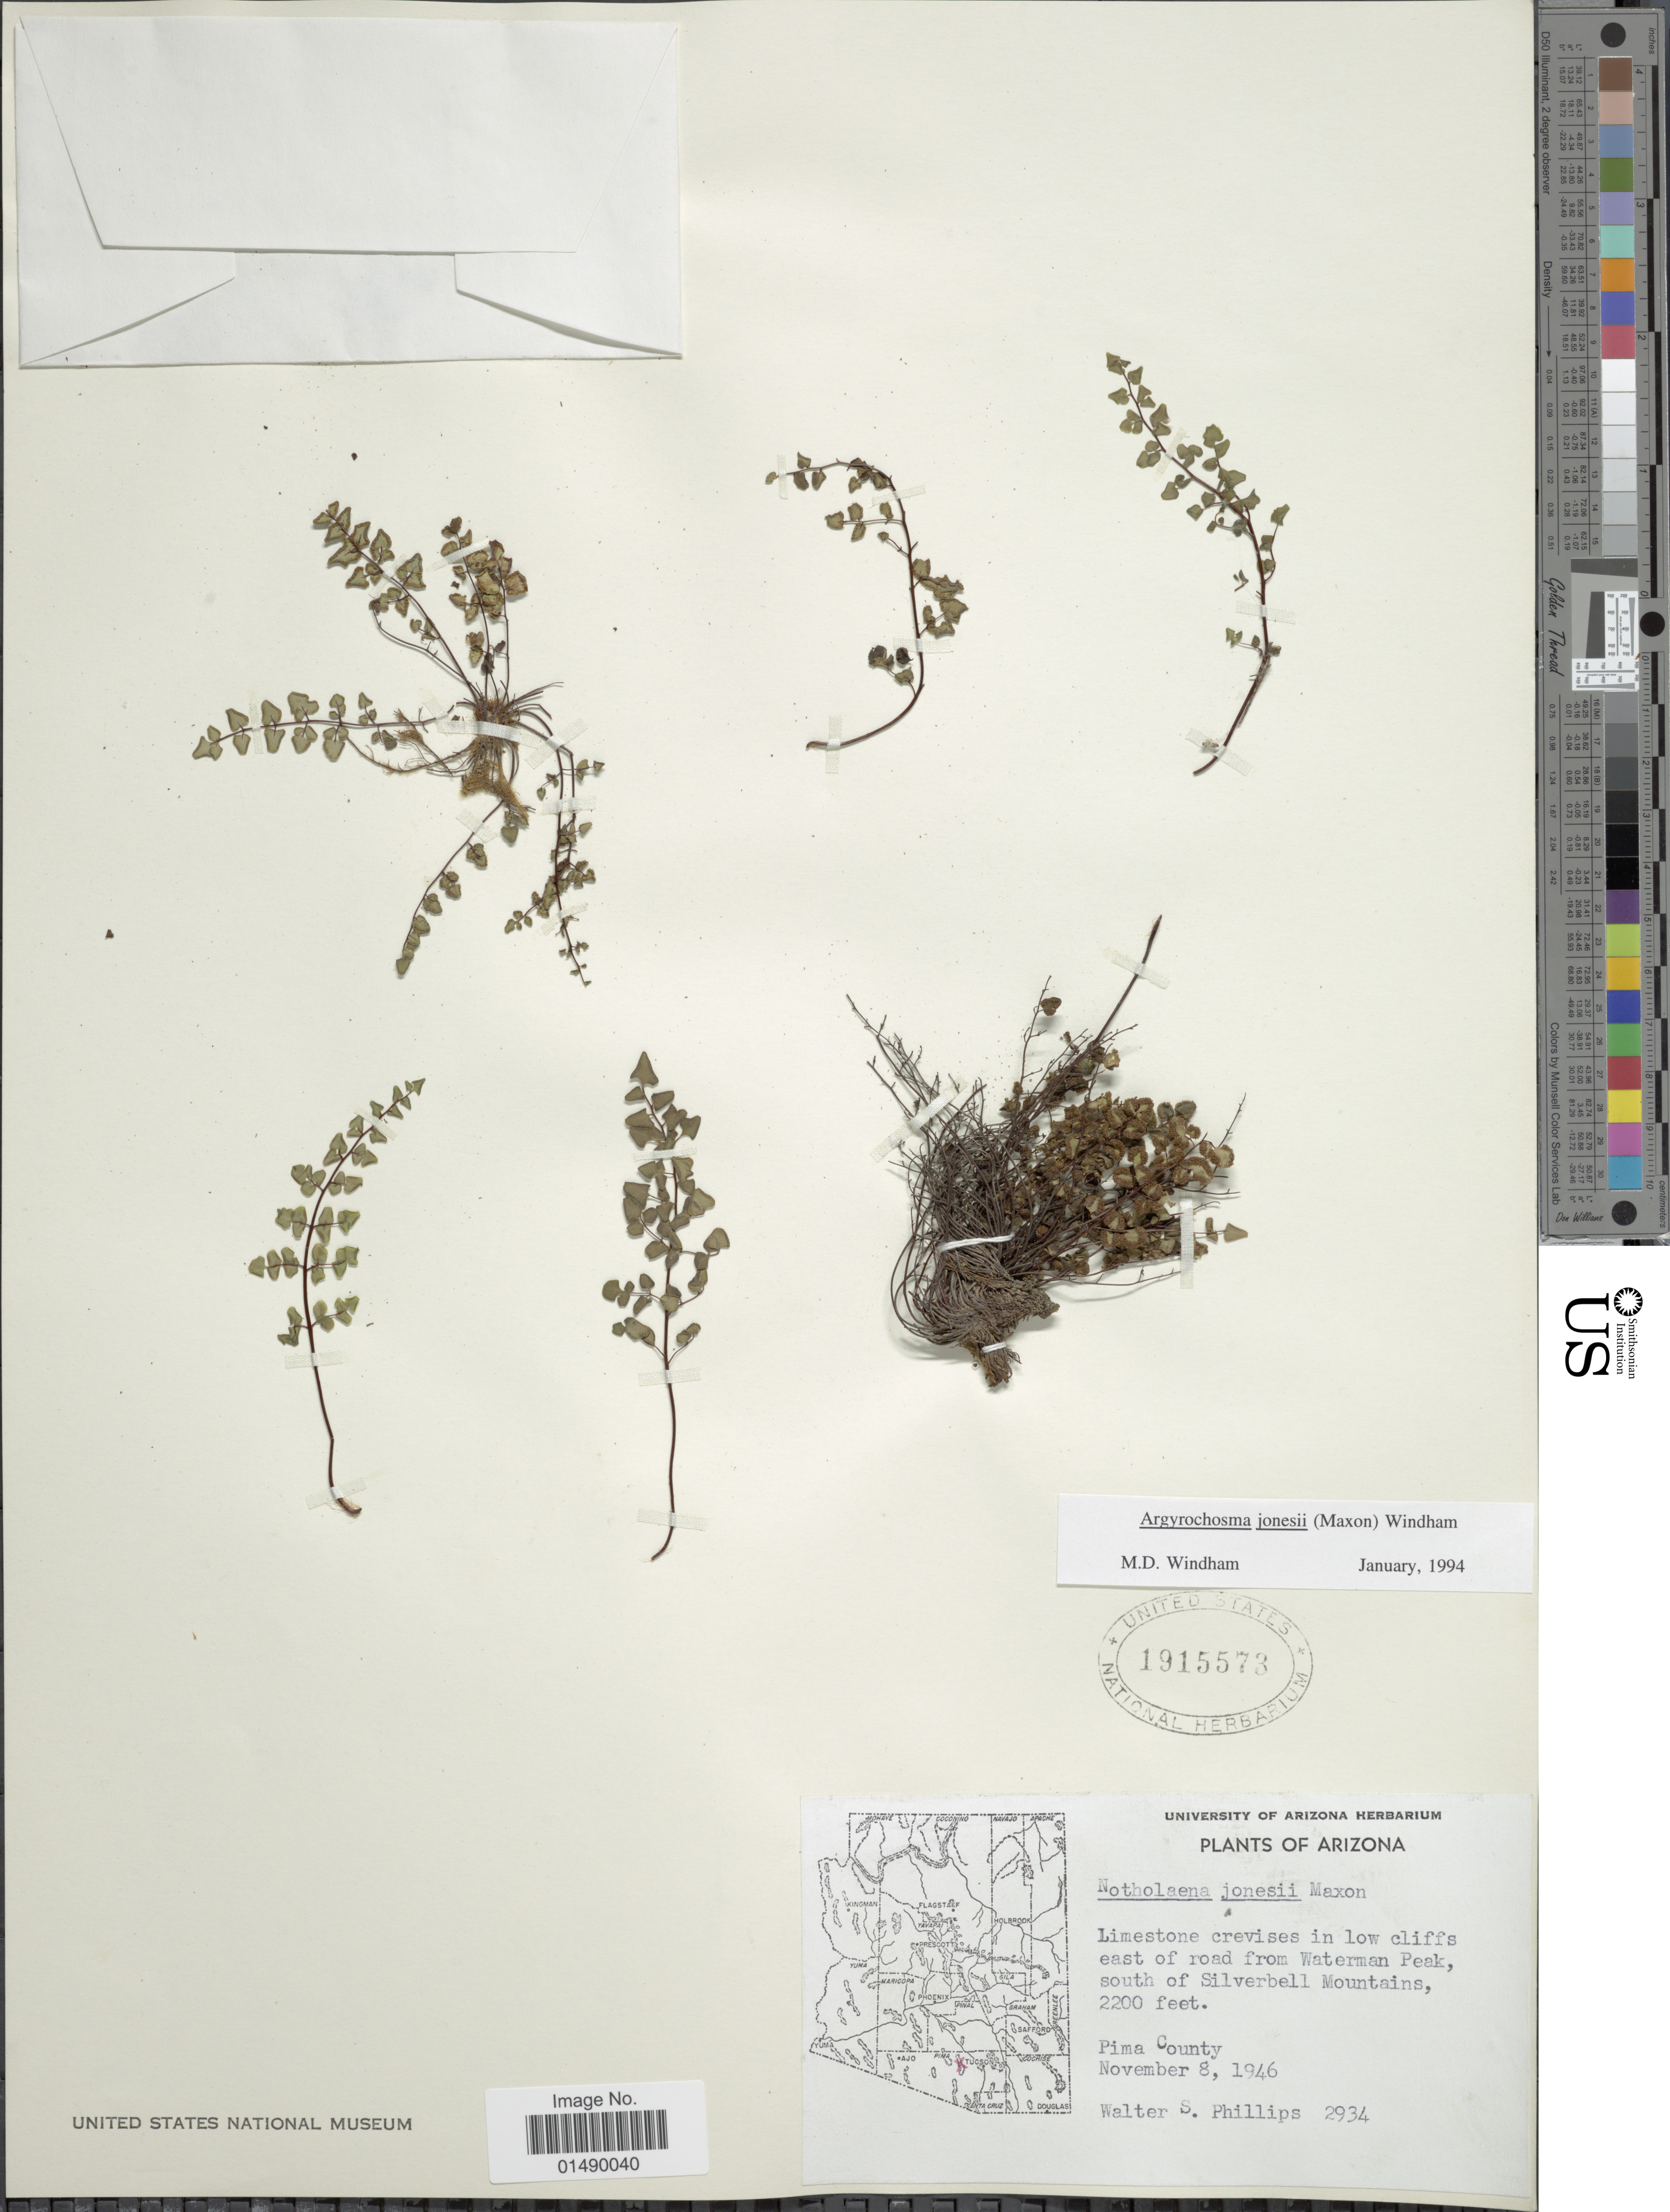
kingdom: Plantae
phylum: Tracheophyta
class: Polypodiopsida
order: Polypodiales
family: Pteridaceae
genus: Argyrochosma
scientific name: Argyrochosma jonesii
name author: (Maxon) Windham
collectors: W. S. Phillips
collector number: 2934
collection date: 1946-11-08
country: United States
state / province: Arizona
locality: Arizona, limestone crevises in low cliffs east of road from Waterman Peak, south of Silverbell Mountains, Pima County.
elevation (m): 671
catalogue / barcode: US 1915573